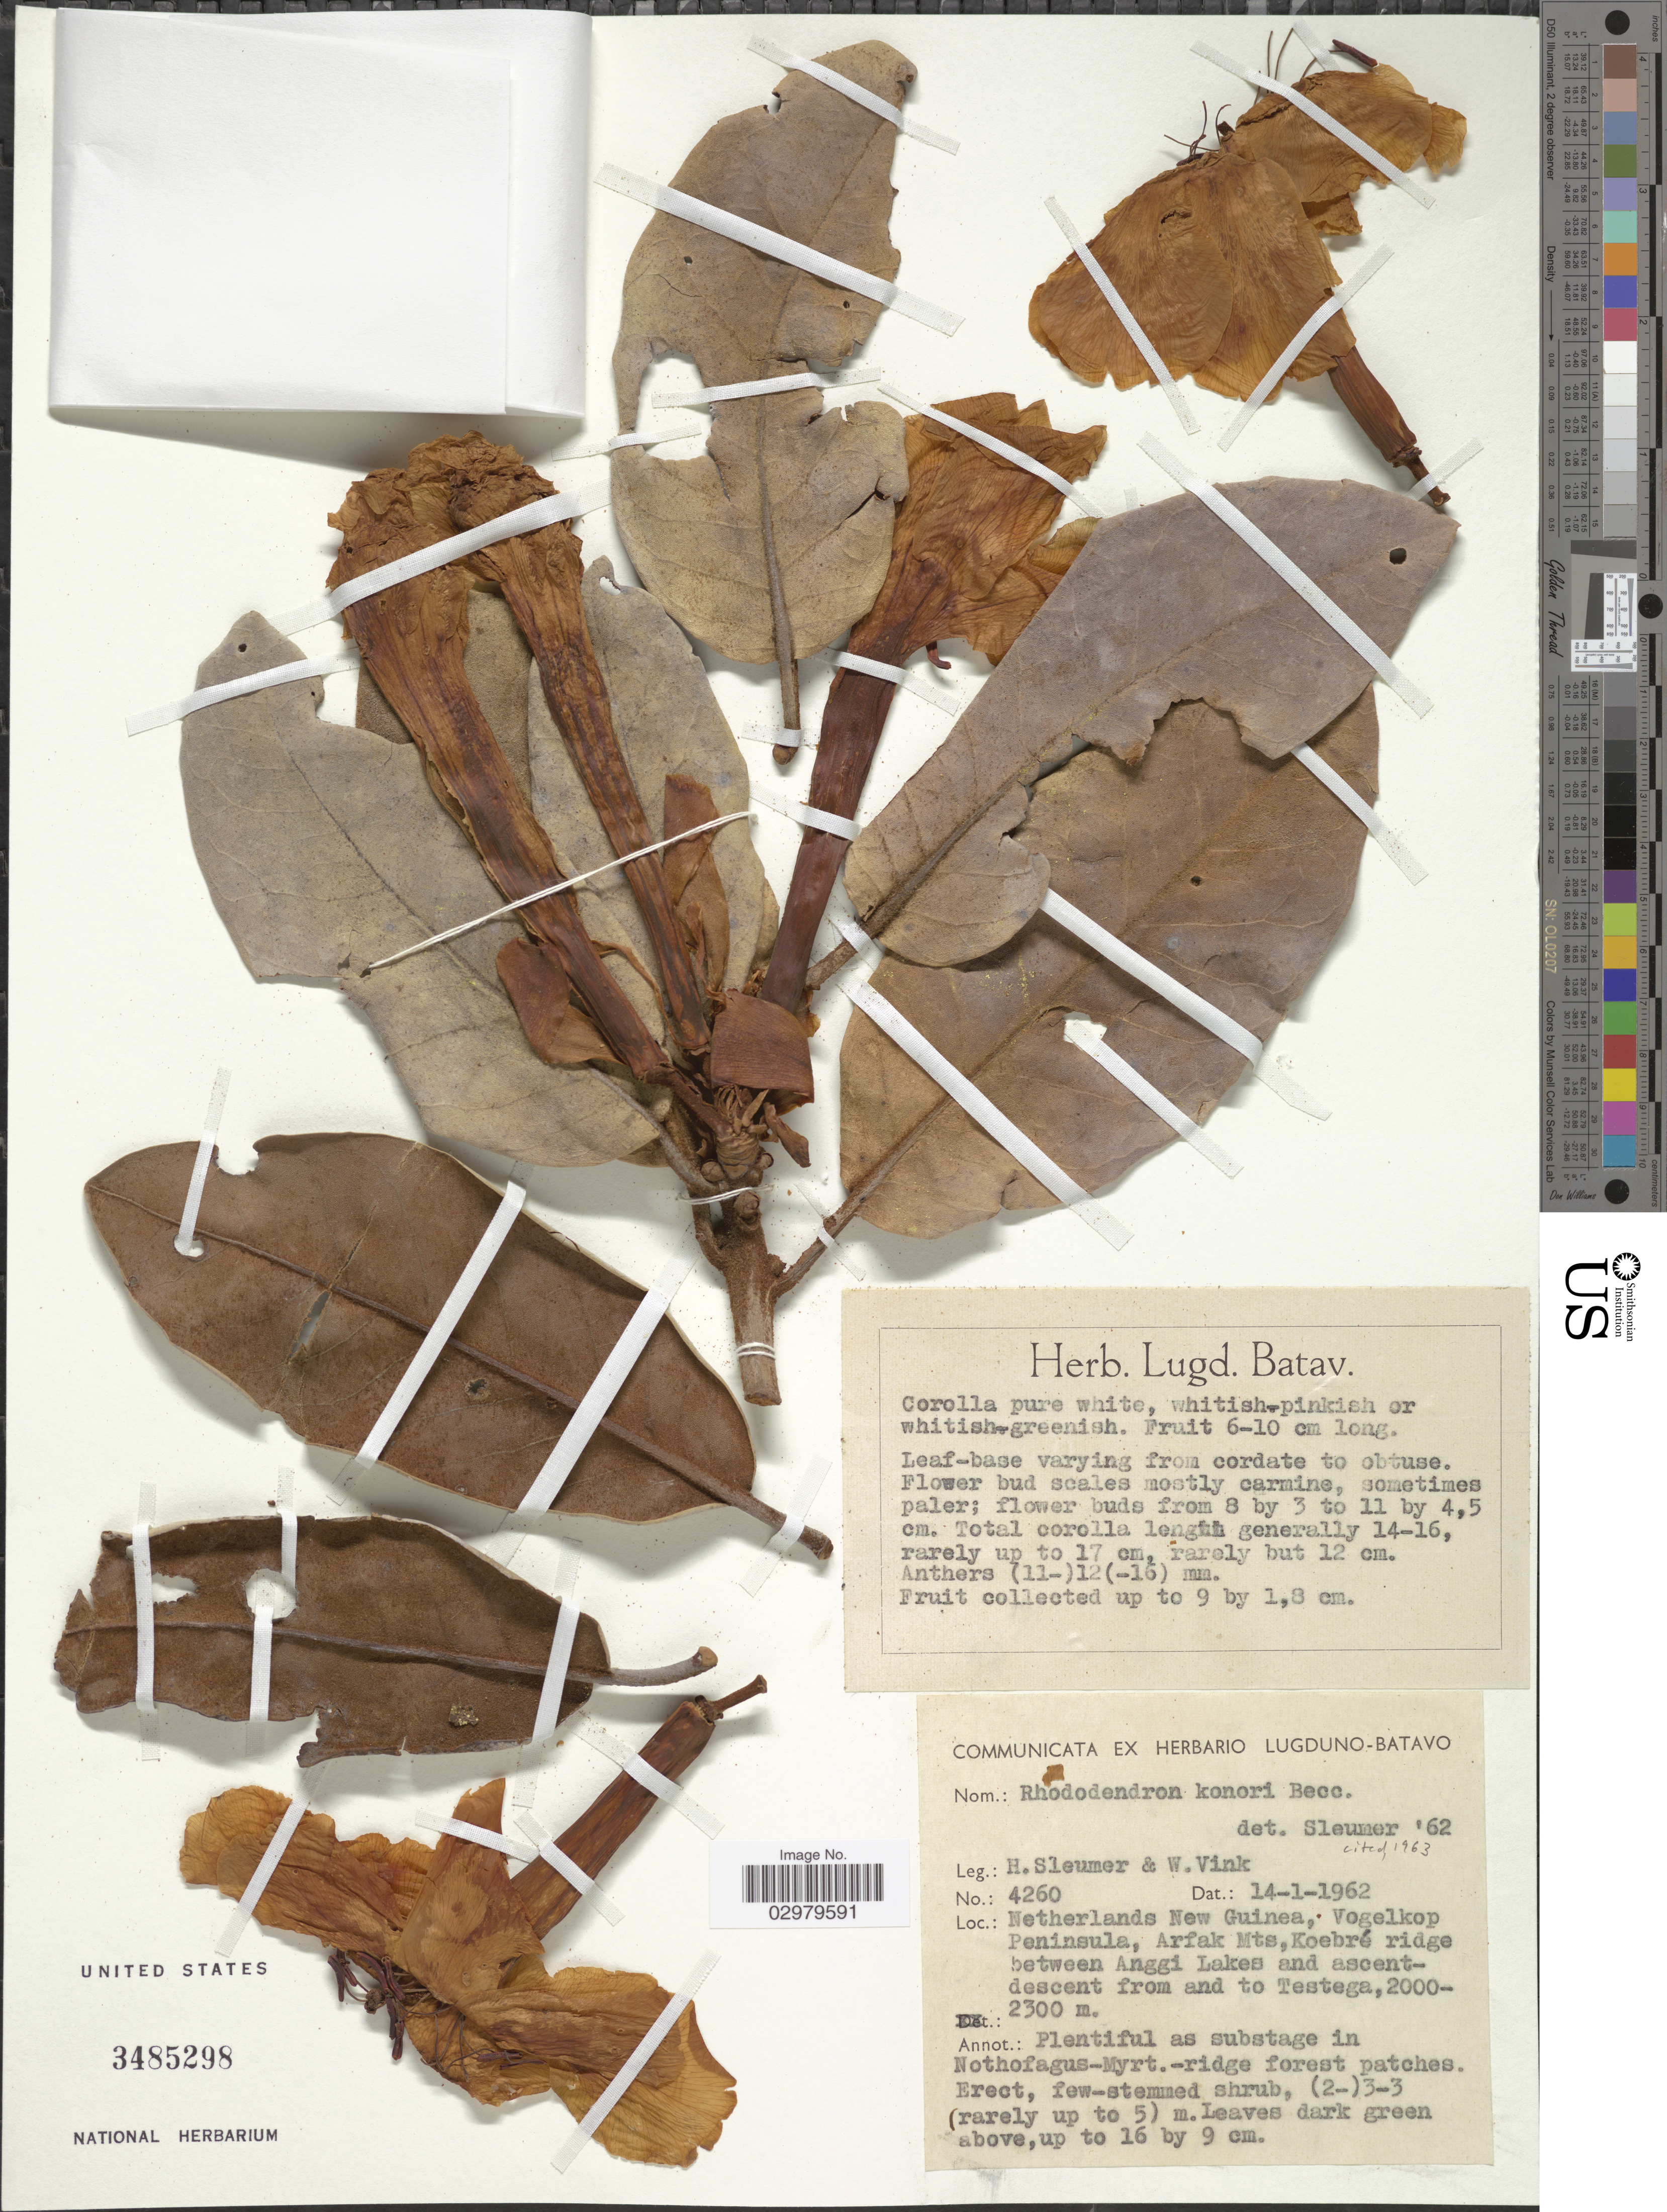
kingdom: Plantae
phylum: Tracheophyta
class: Magnoliopsida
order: Ericales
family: Ericaceae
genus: Rhododendron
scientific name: Rhododendron konori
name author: Becc.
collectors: H. O. Sleumer & W. Vink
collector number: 4260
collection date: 1962-01-14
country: Indonesia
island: New Guinea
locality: Netherlands New Guinea, Vogelkop Peninsula, Arfak Mts, Koebré ridge between Anggi Lakes and ascent-descent from and to Testega.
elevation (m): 2000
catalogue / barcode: US 3485298